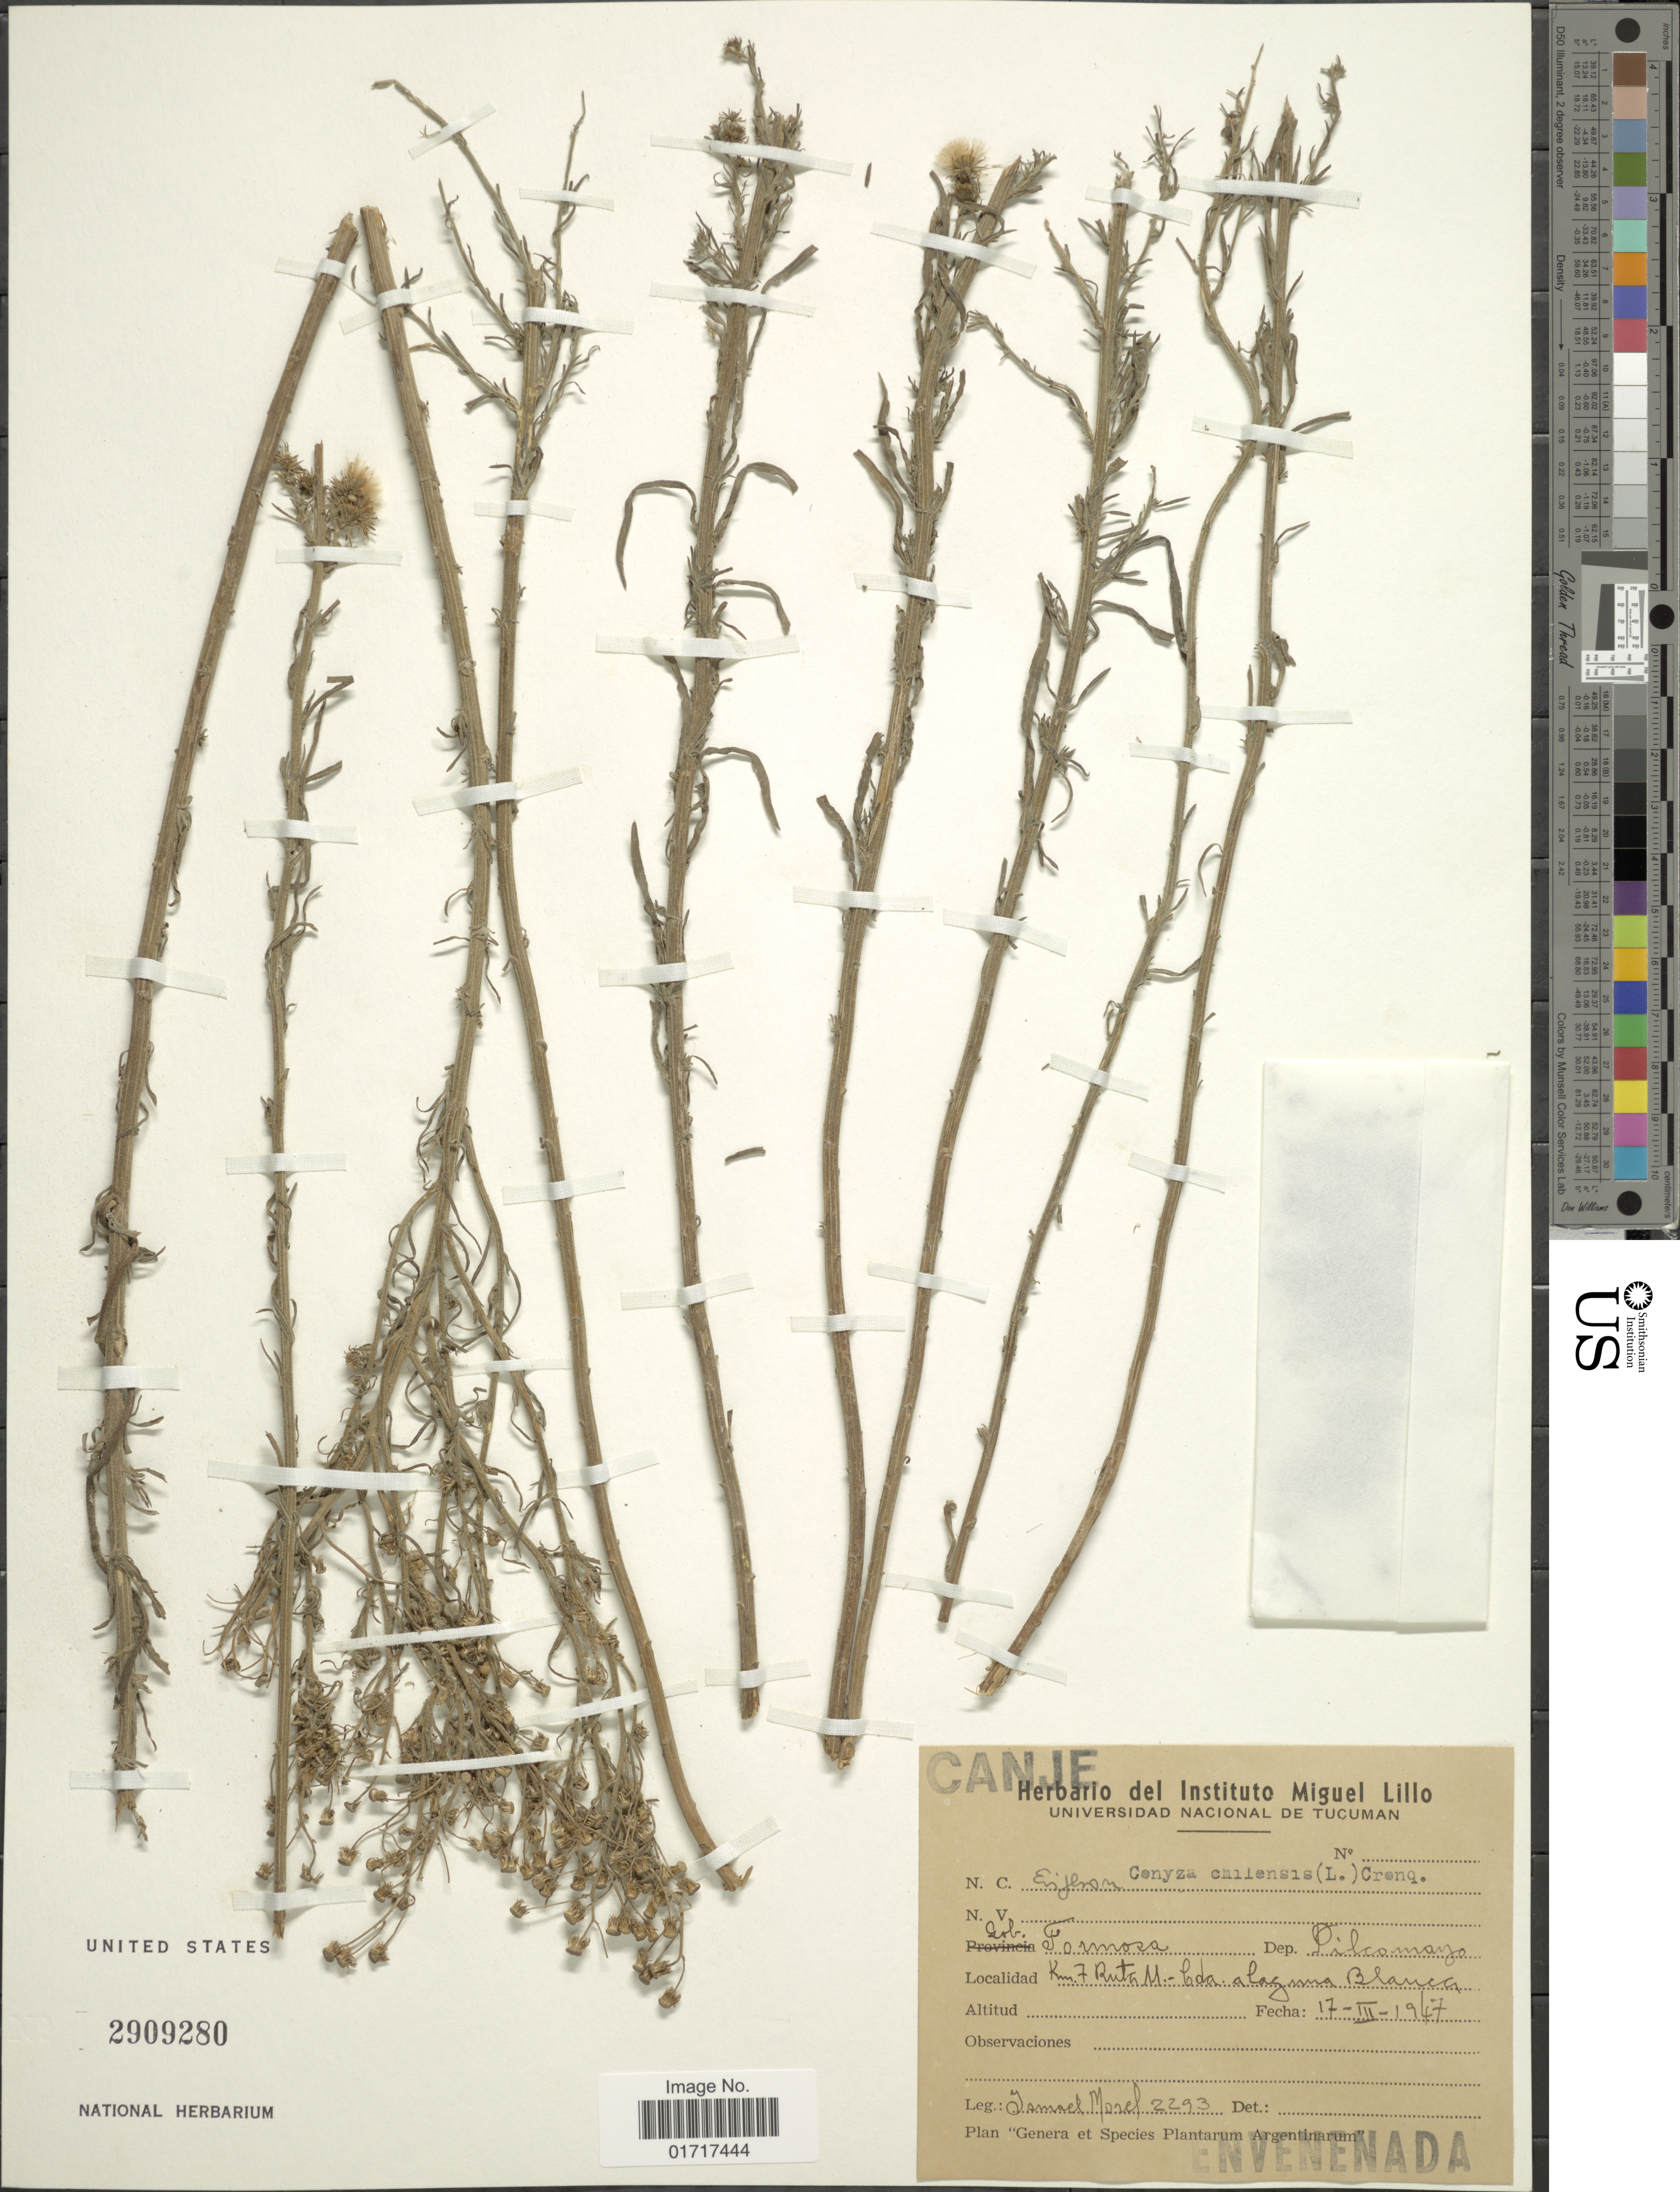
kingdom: Plantae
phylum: Tracheophyta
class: Magnoliopsida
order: Asterales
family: Asteraceae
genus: Conyza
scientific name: Conyza primulaefolia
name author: (Lam.) Cuatrec. & Lourteig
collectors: J. Moses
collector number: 2293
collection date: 1947-03-17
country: Argentina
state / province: Formosa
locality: Formosa, Dep. Pilcomayo, Km 7 Ruth M- Cda. alguma Blanca.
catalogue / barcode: US 2909280